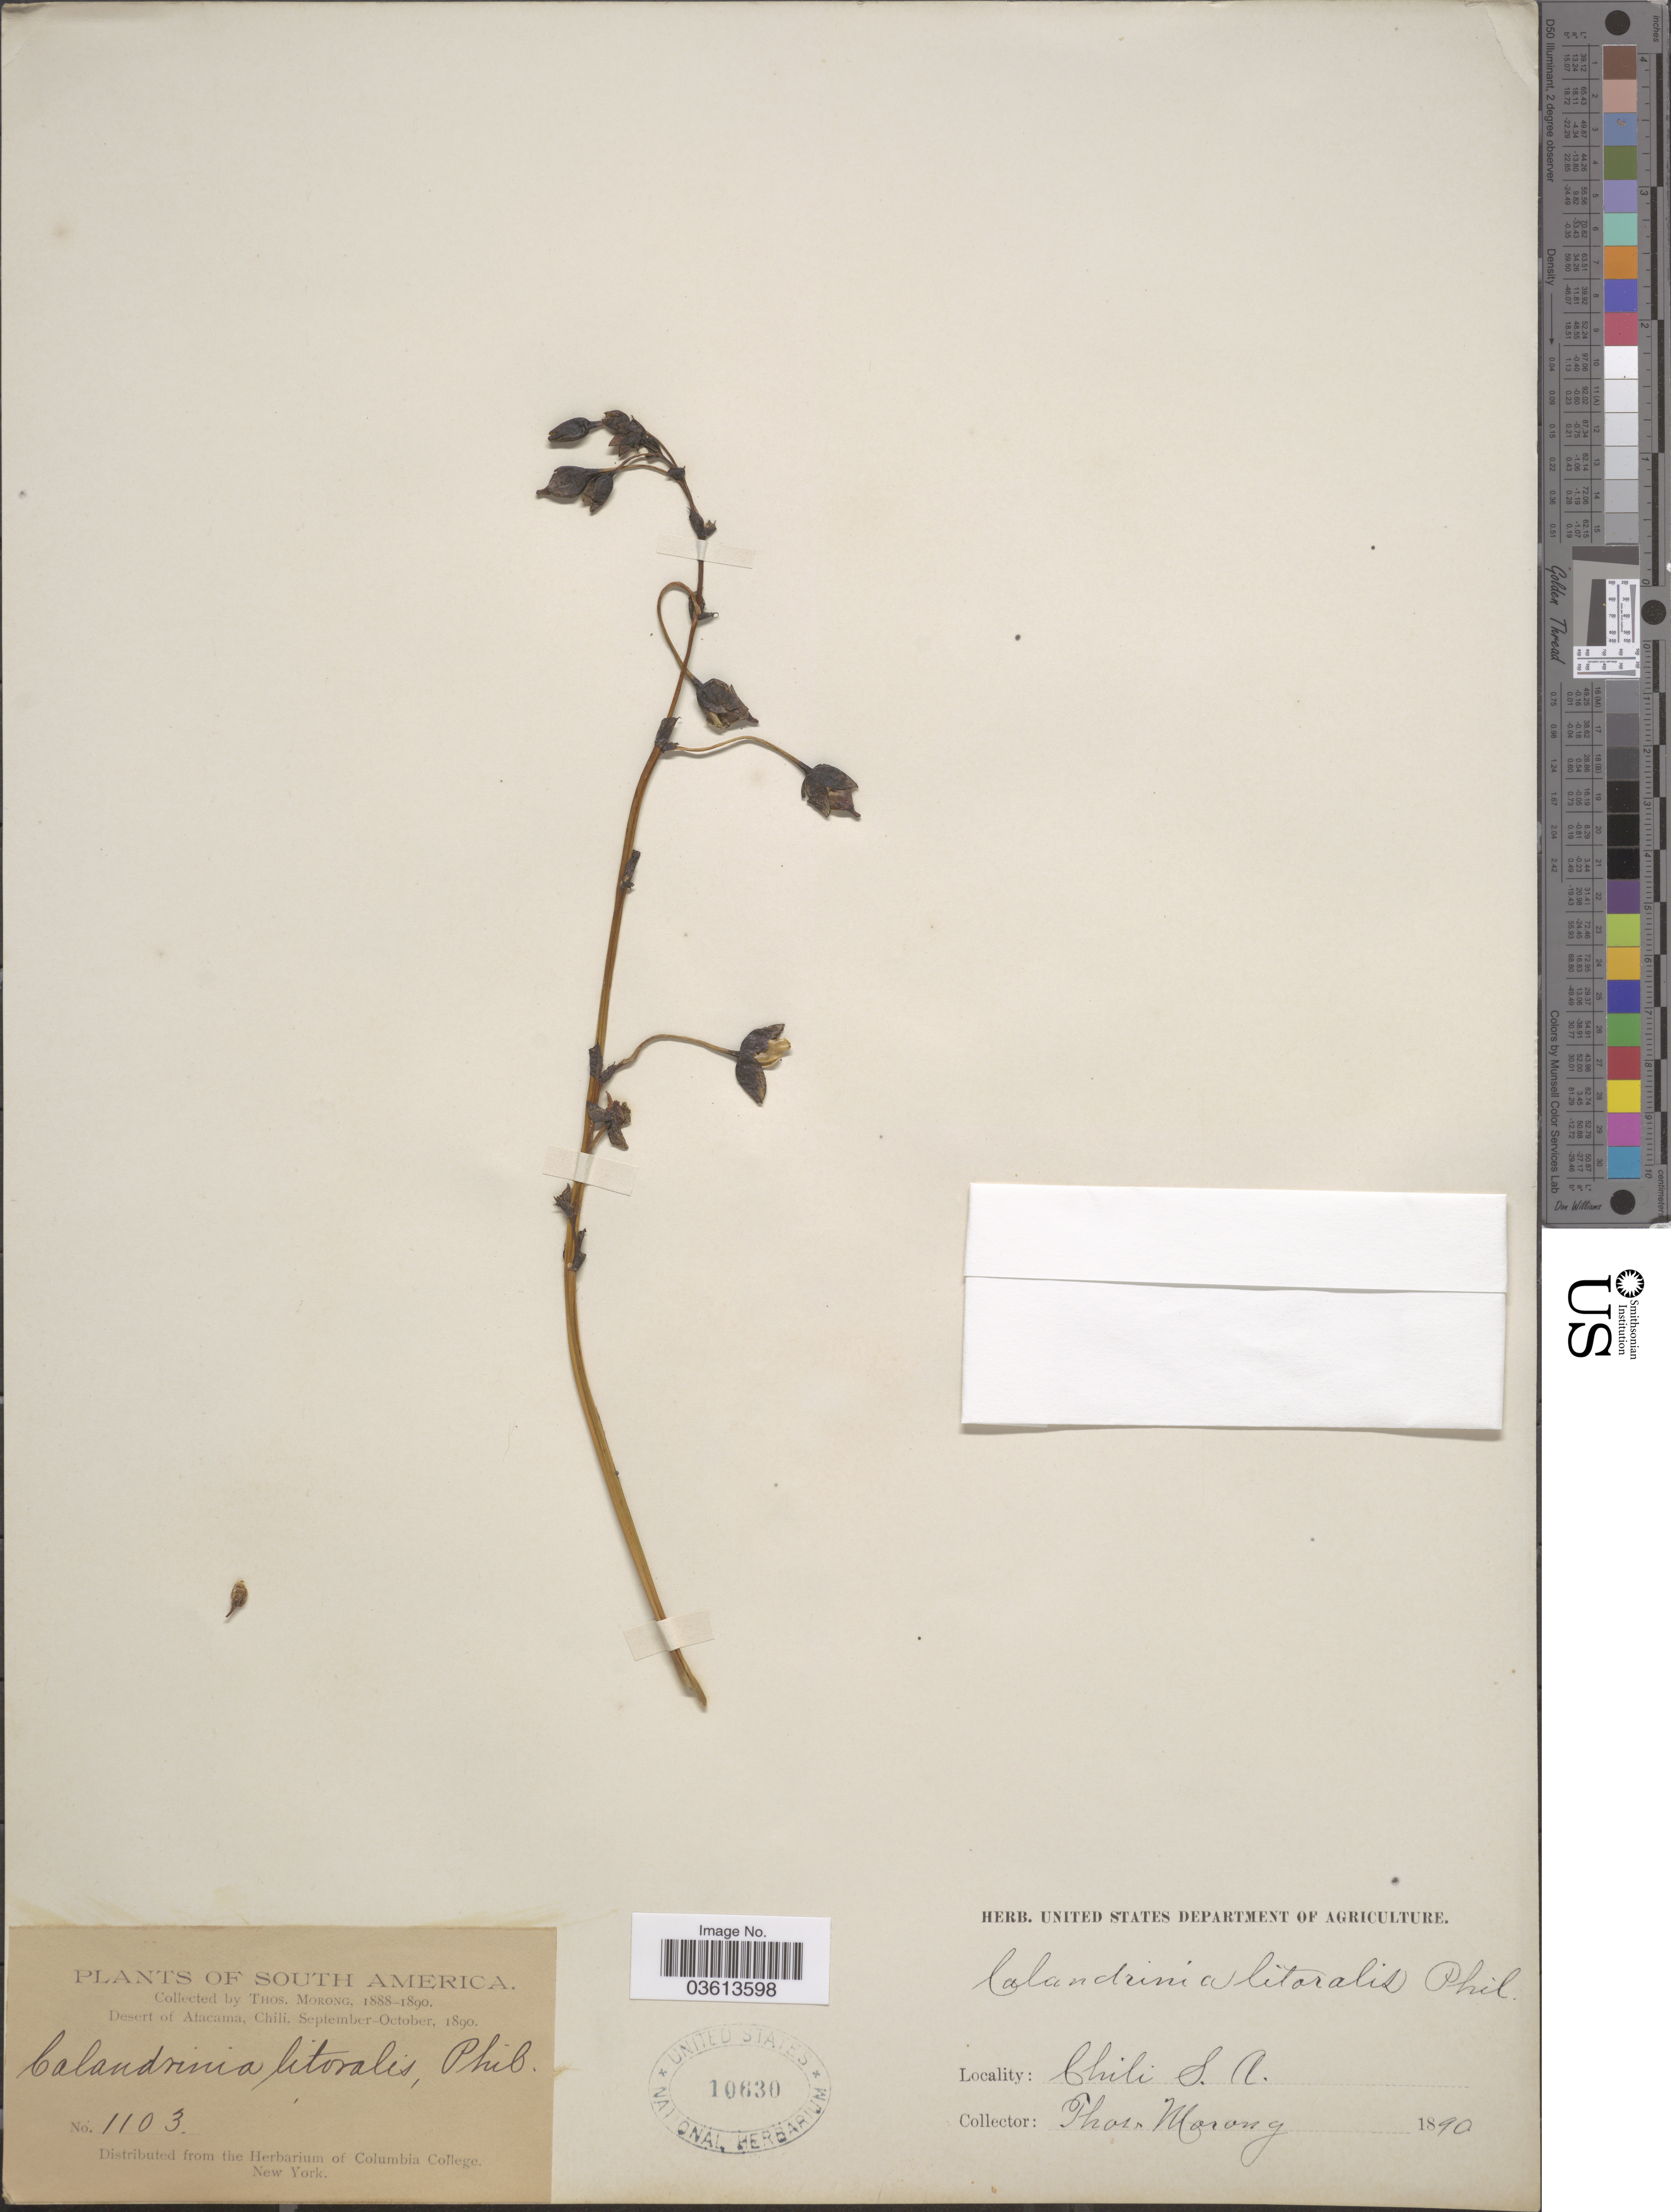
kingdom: Plantae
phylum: Tracheophyta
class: Magnoliopsida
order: Caryophyllales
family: Montiaceae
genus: Cistanthe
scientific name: Cistanthe sp.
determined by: Strong, Mark T., (BOT), Smithsonian Institution - National Museum of Natural History (UNITED STATES)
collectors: ex herb. T. Morong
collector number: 1103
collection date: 1890-09/1890-10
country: Chile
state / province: Atacama (III)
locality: Desert of Atacama.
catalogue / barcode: US 10630